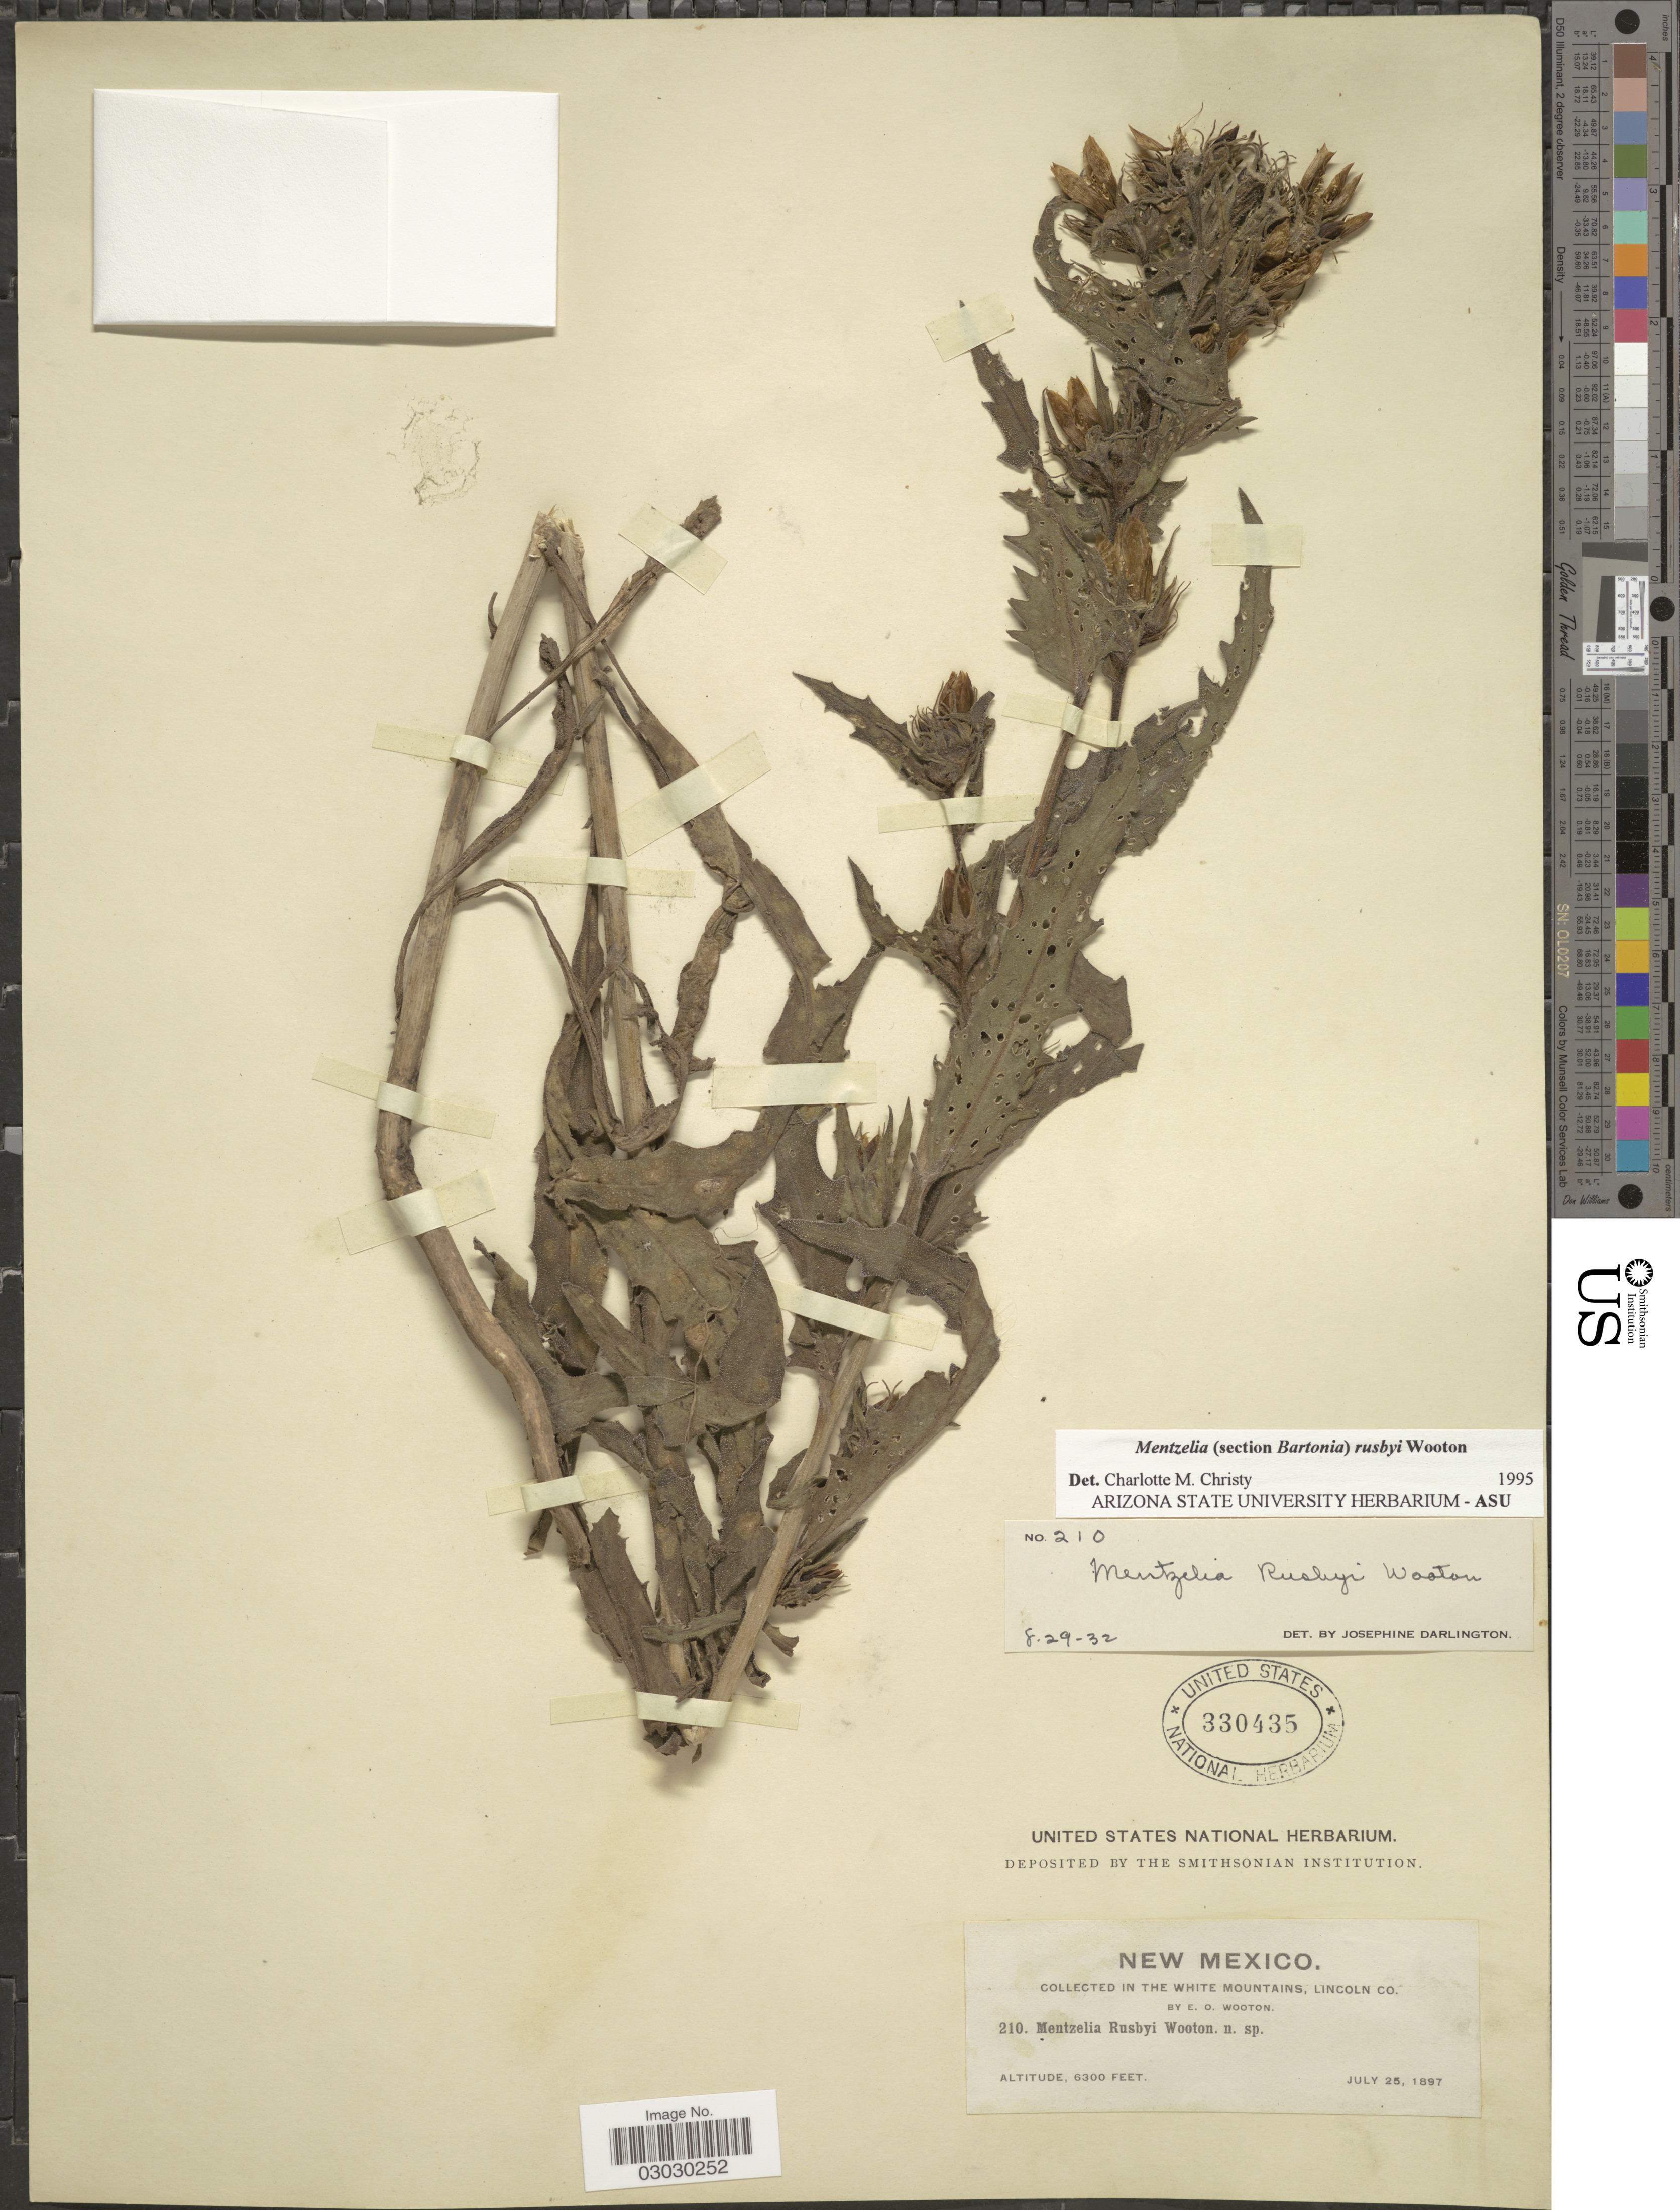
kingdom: Plantae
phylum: Tracheophyta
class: Magnoliopsida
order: Cornales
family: Loasaceae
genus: Mentzelia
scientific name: Mentzelia rusbyi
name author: Wooton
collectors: E. O. Wooton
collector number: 210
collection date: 1897-07-25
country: United States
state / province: New Mexico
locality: In The White Mountains, Lincoln Co.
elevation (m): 1920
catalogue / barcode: US 330435